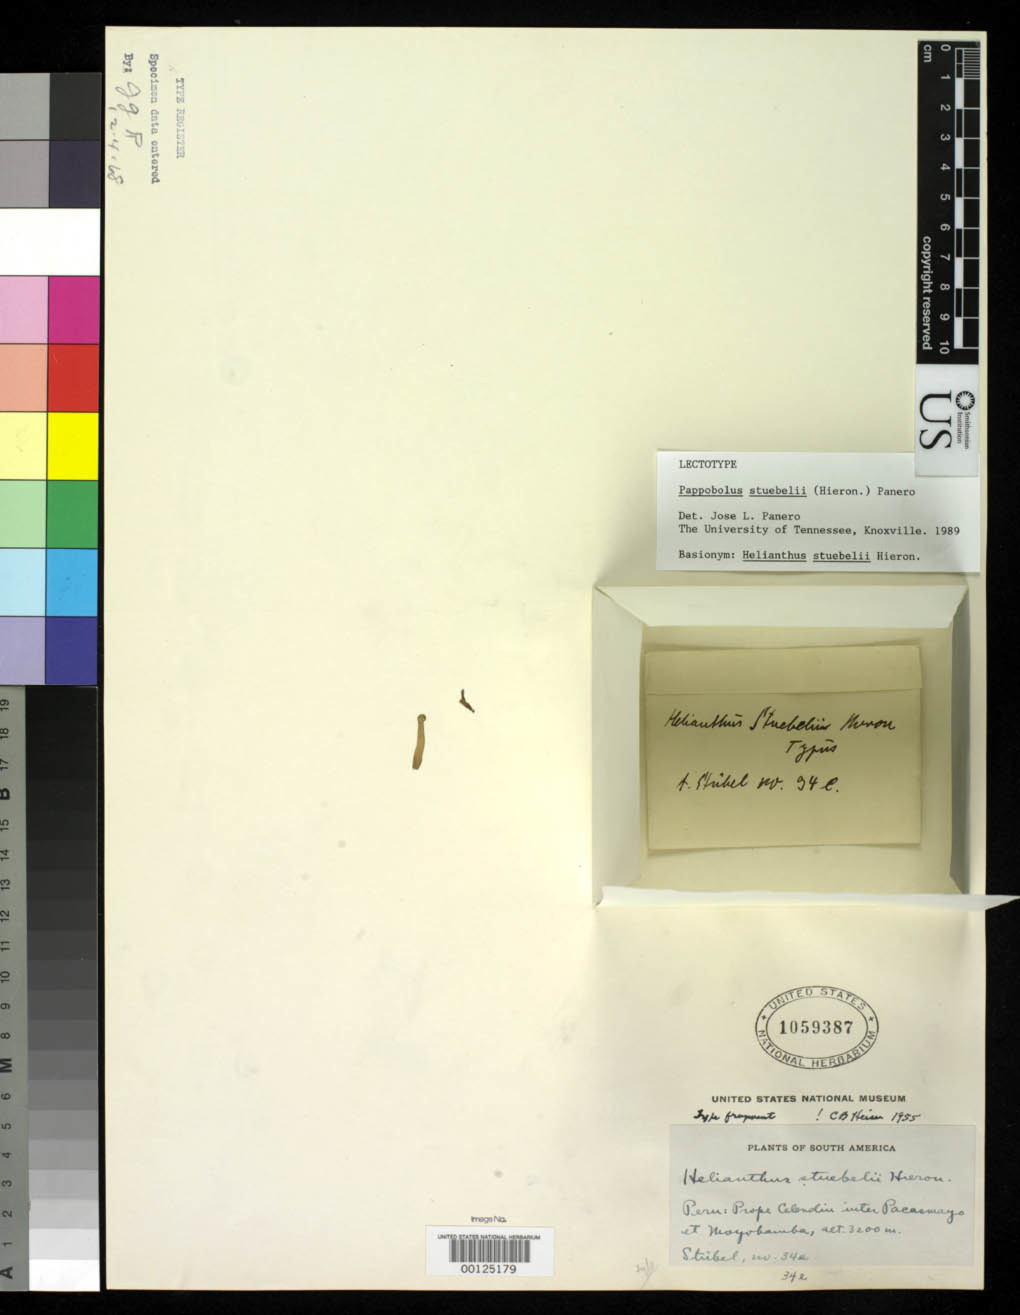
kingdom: Plantae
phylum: Tracheophyta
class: Magnoliopsida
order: Asterales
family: Asteraceae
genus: Helianthus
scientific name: Helianthus stuebelii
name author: Hieron.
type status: Lectotype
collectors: A. Stübel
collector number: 34e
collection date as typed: Apr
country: Peru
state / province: Cajamarca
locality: Celendín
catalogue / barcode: US 1059387